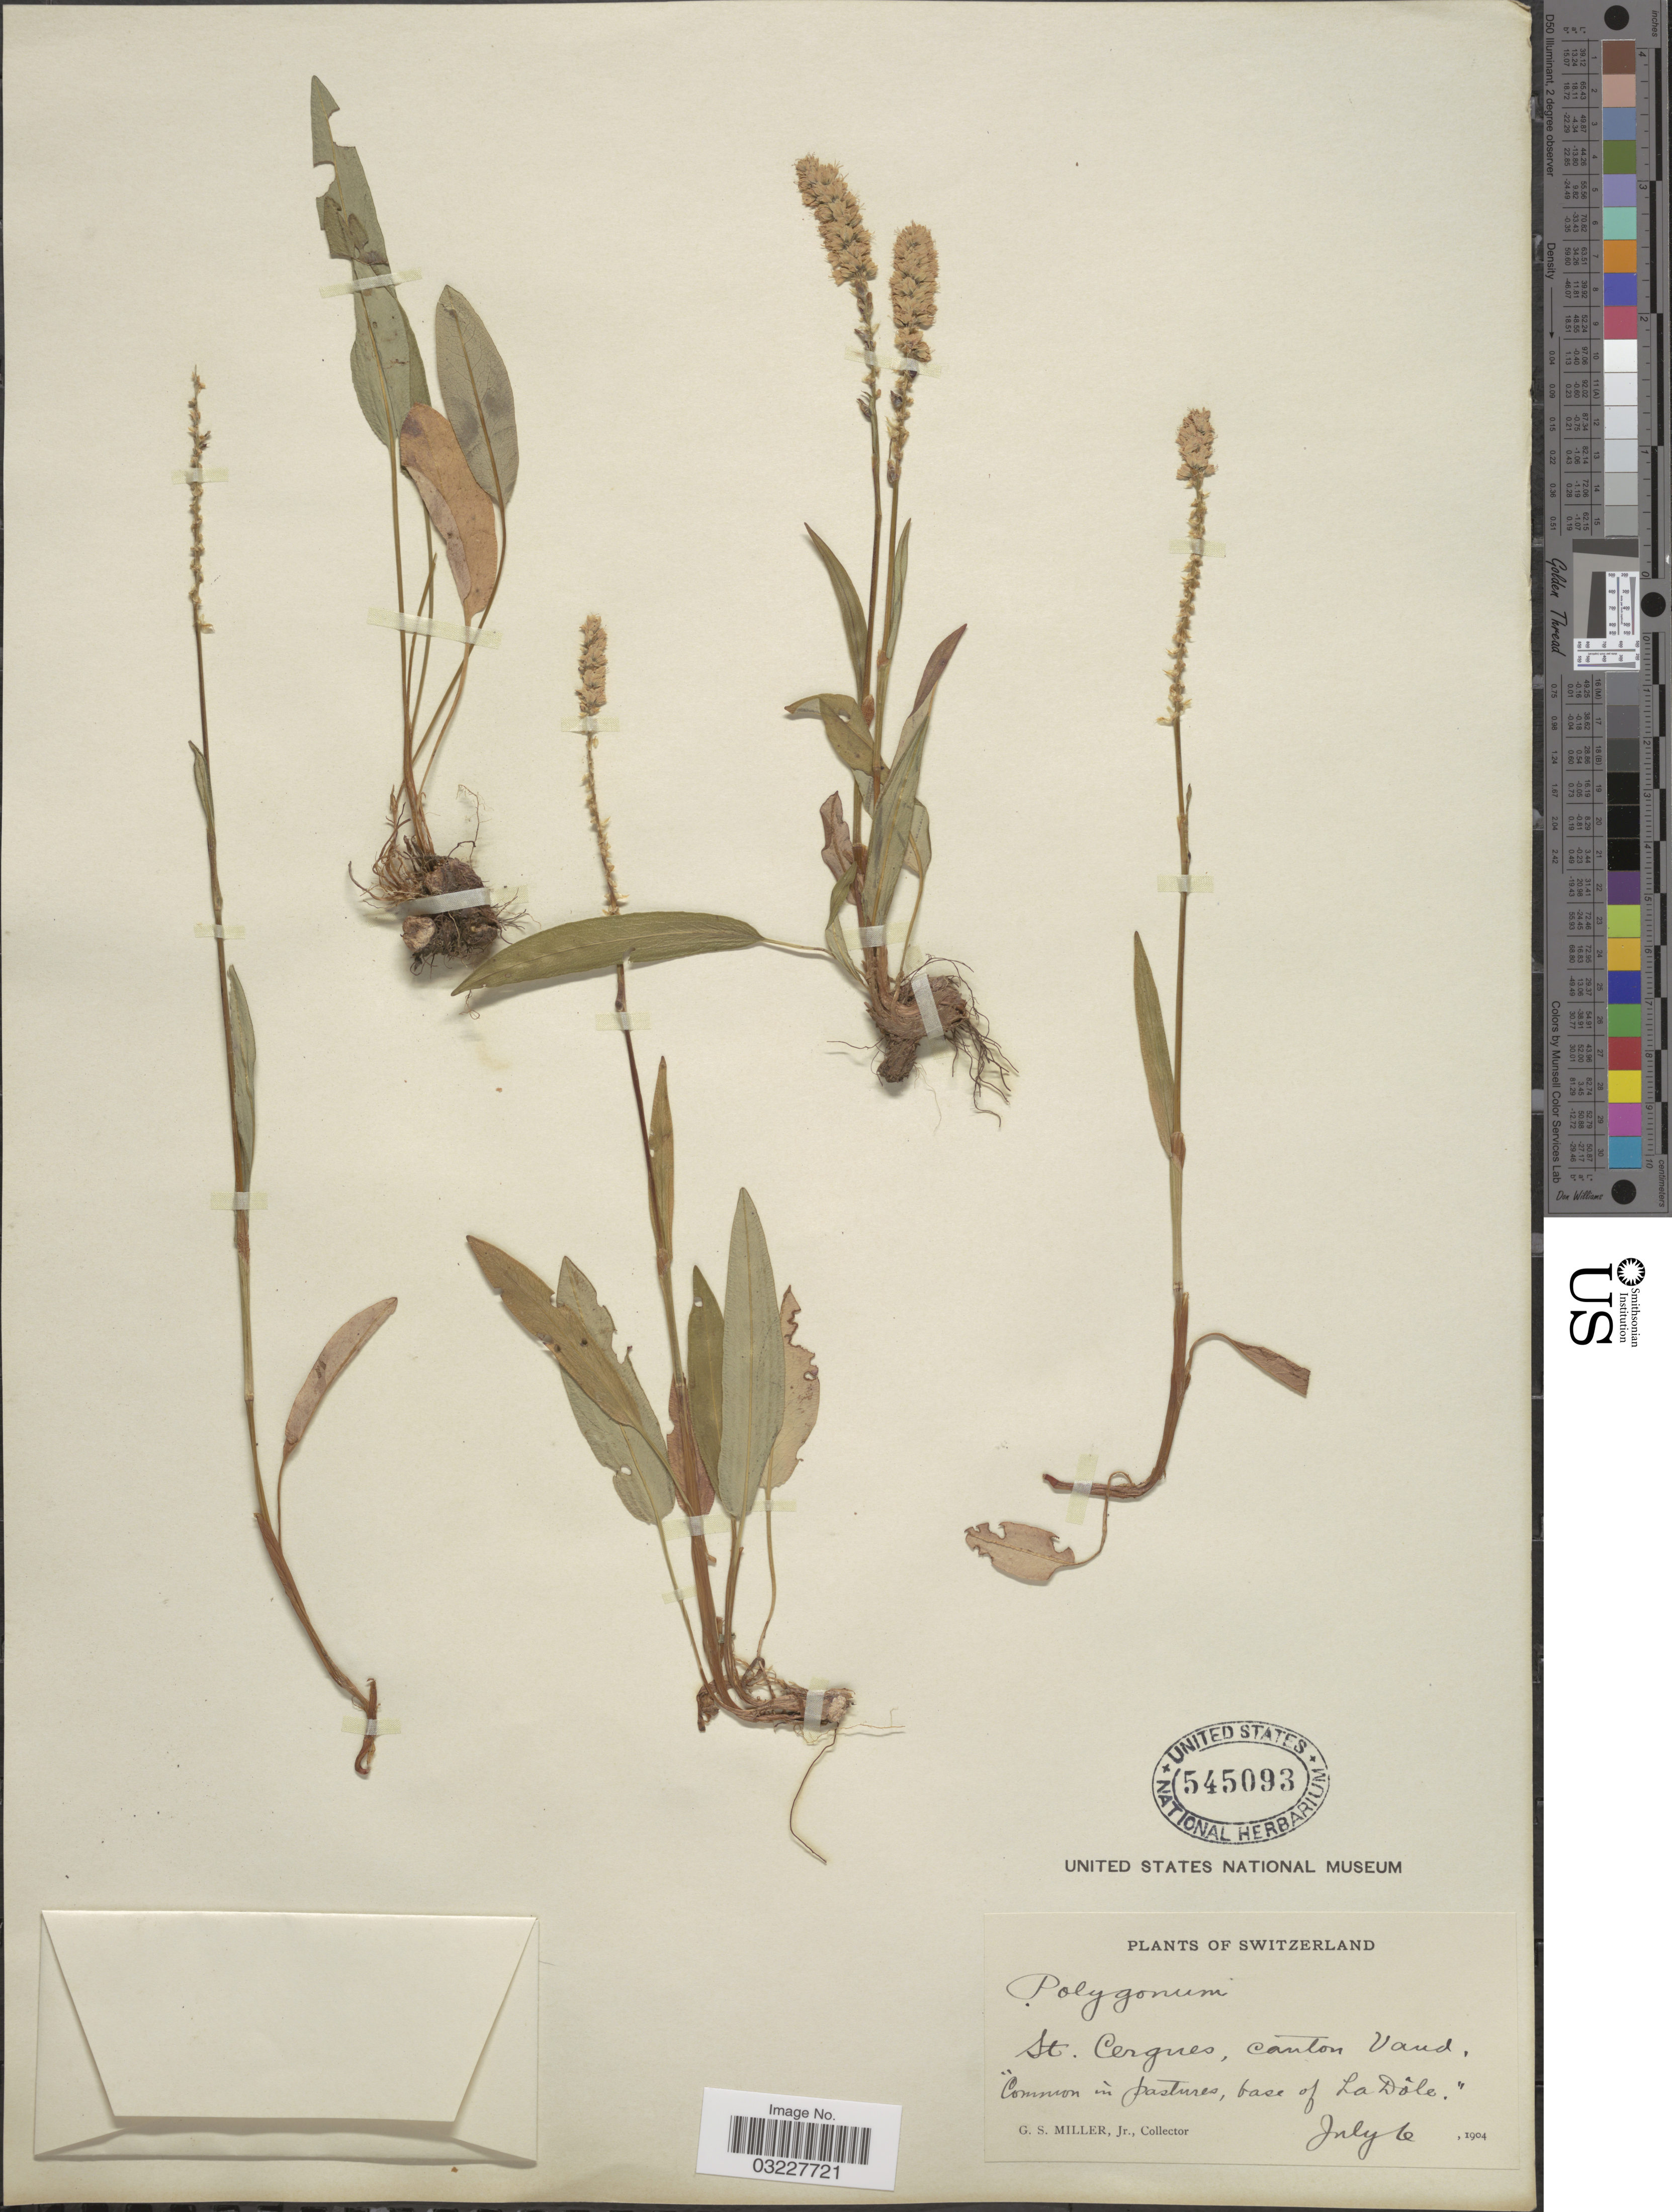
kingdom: Plantae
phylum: Tracheophyta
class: Magnoliopsida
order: Caryophyllales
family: Polygonaceae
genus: Bistorta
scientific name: Bistorta vivipara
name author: (L.) Delarbre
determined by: Strong, Mark T., (BOT), Smithsonian Institution - National Museum of Natural History (UNITED STATES)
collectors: G. S. Miller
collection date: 1904-07-06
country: Switzerland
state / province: Vaud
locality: St. Cergnes, canton Vaud. Base of La Dôle.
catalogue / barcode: US 545093